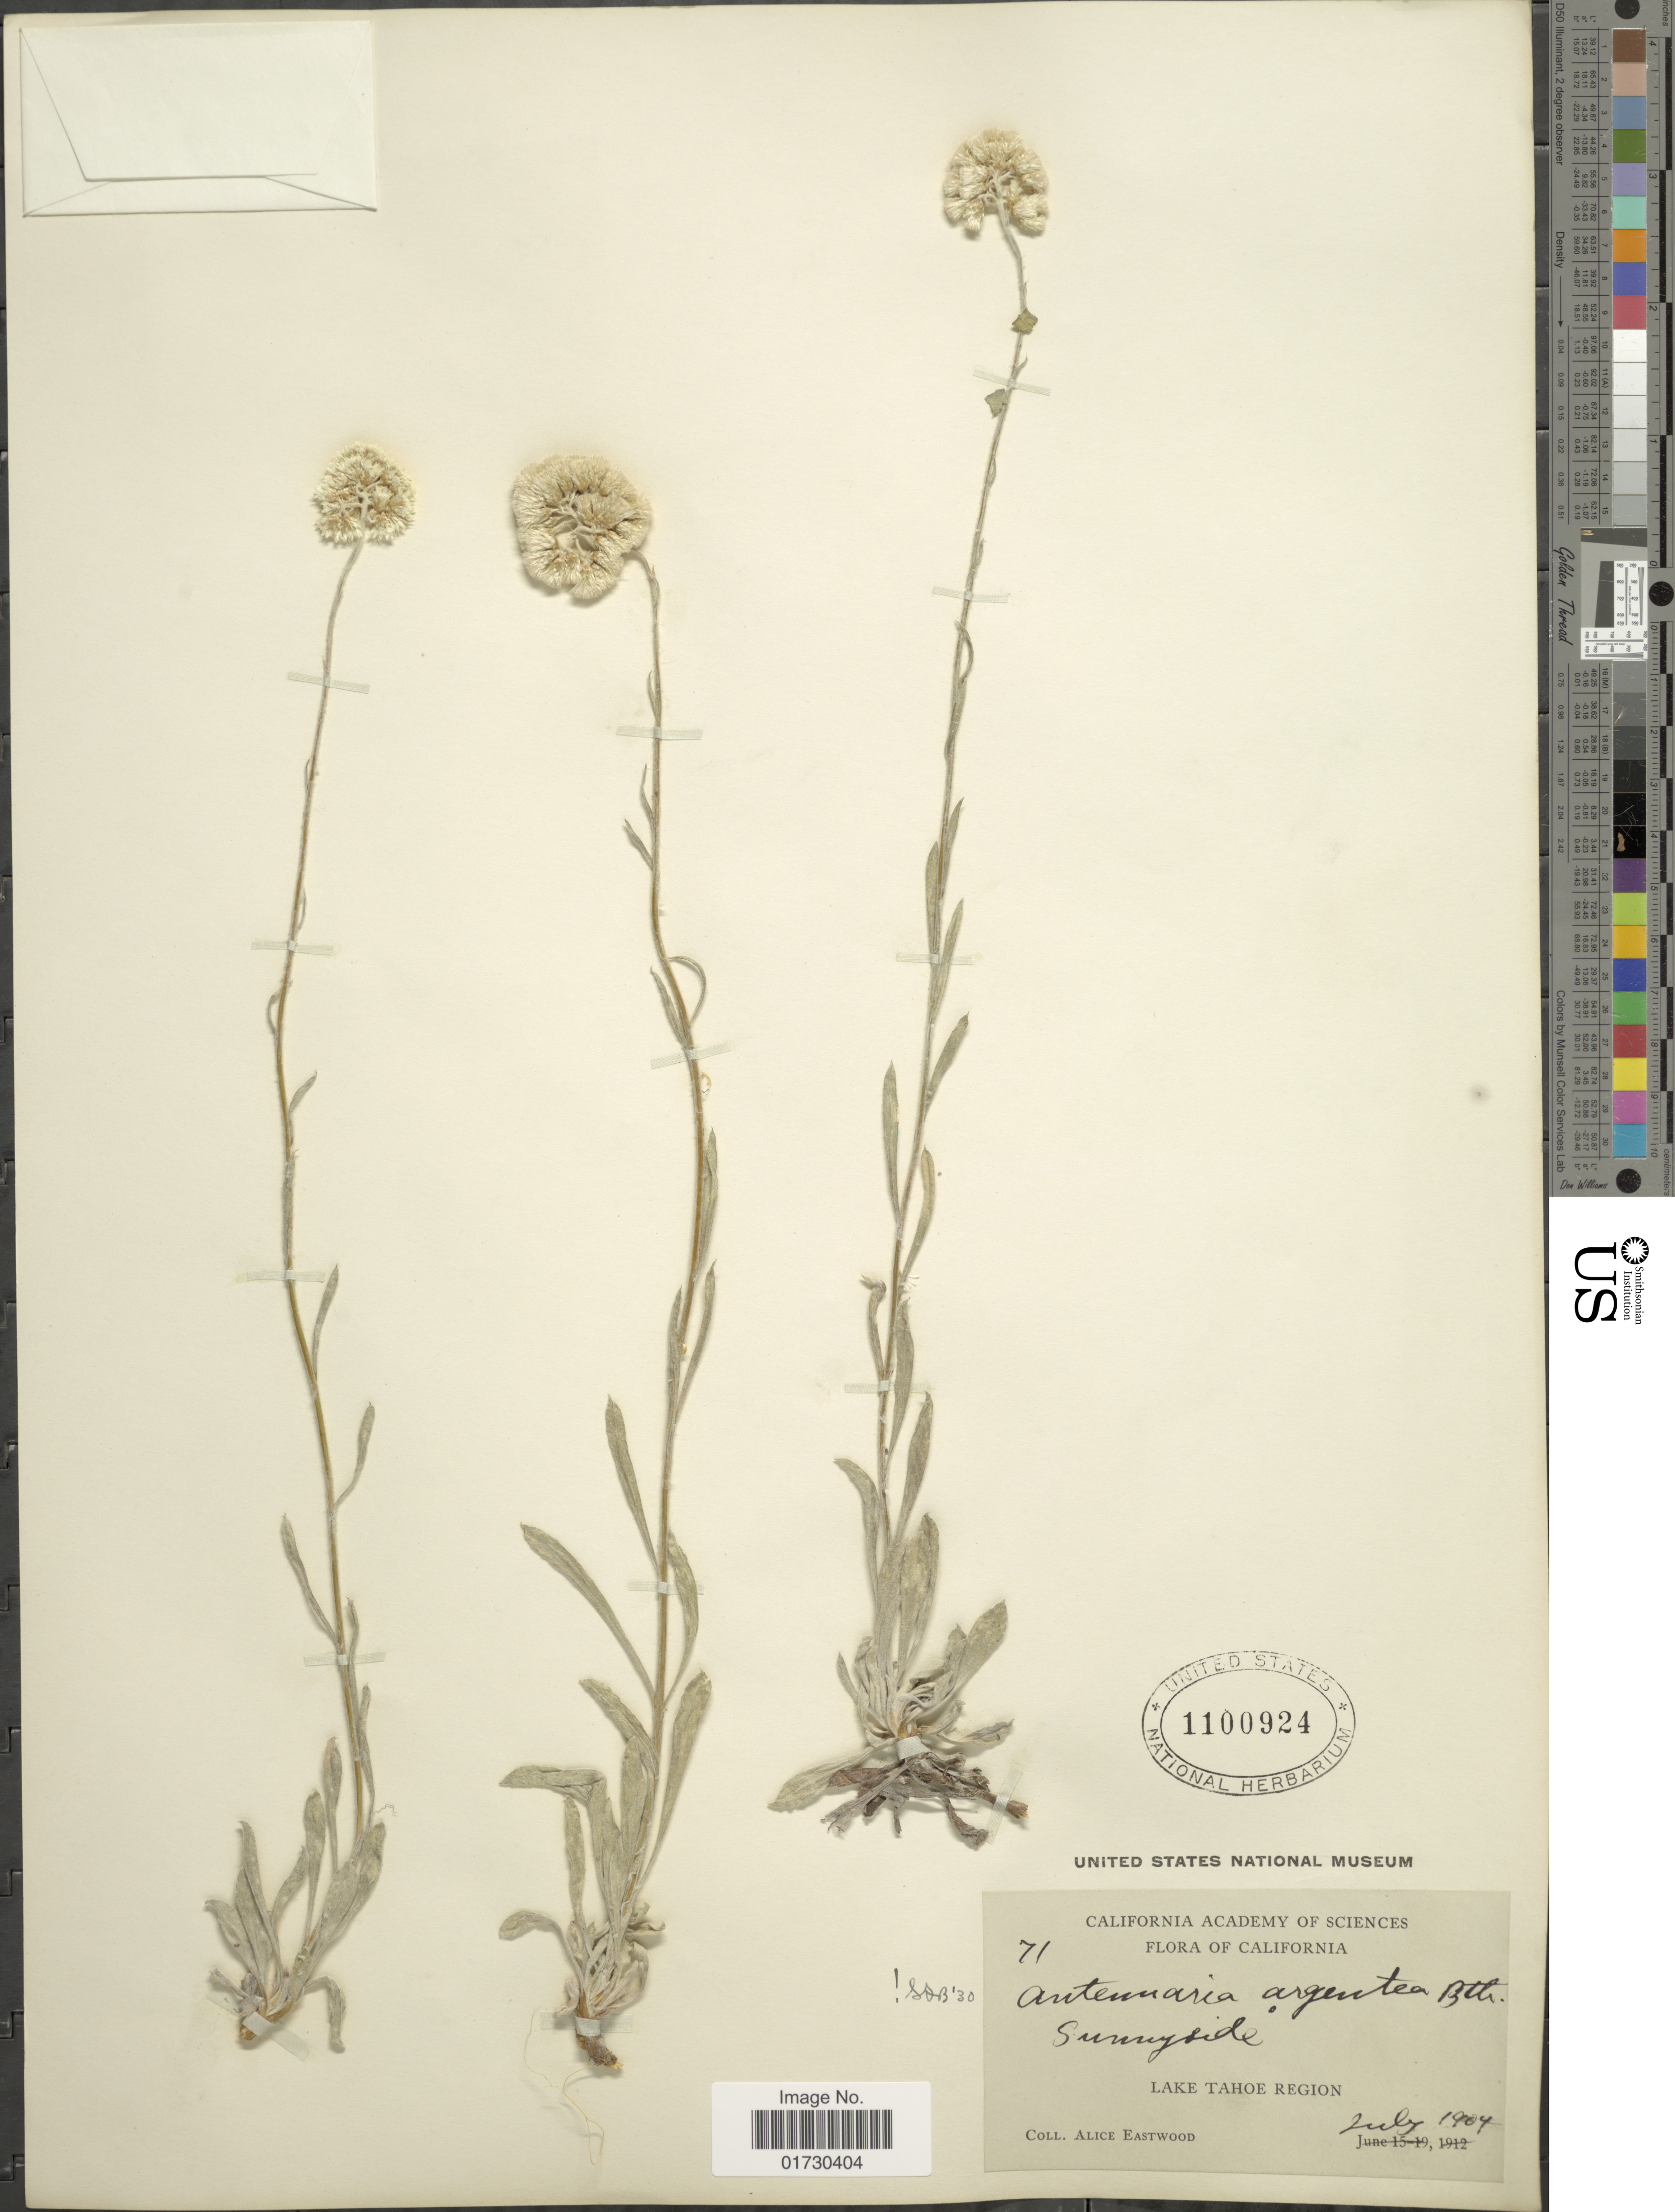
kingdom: Plantae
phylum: Tracheophyta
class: Magnoliopsida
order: Asterales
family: Asteraceae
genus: Antennaria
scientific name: Antennaria argentea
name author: Benth.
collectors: A. Eastwood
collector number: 71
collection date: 1904-07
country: United States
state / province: California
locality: Sunnyside, Lake Tahoe Region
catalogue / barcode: US 1100924